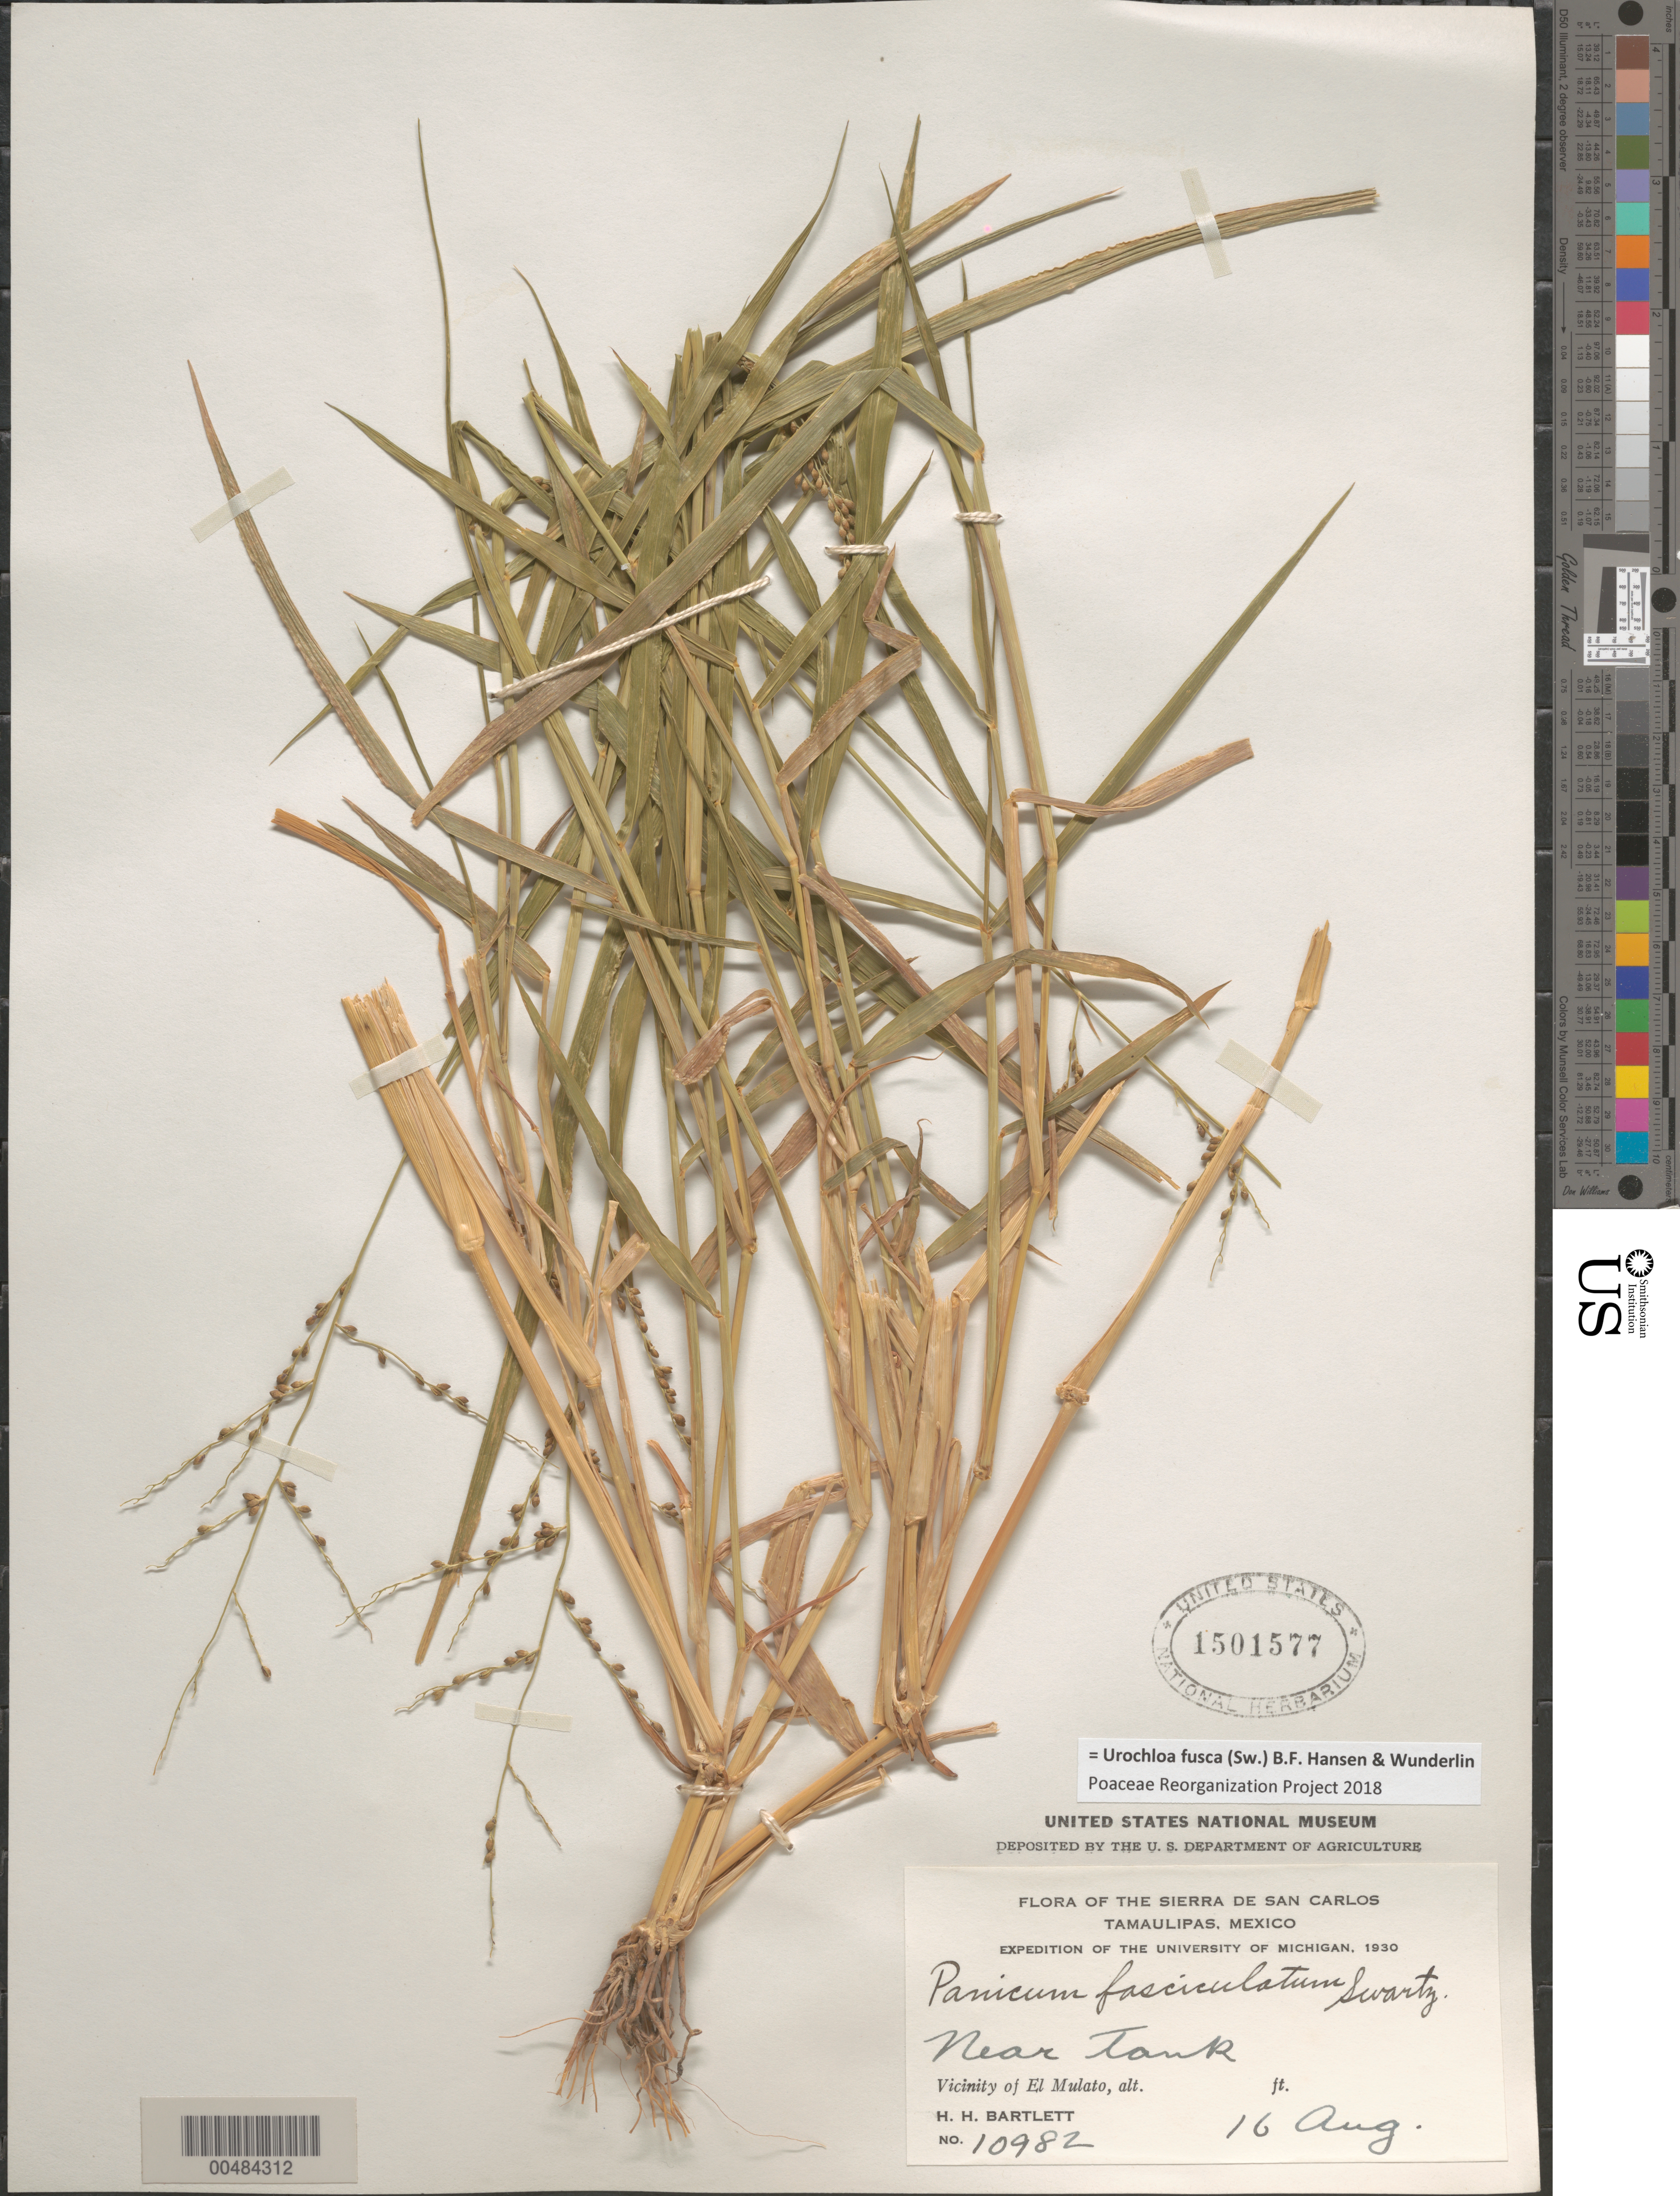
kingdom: Plantae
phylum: Tracheophyta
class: Liliopsida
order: Poales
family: Poaceae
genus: Urochloa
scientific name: Urochloa fusca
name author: (Sw.) B.F. Hansen & Wunderlin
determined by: Poaceae Reorganization Project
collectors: H. H. Bartlett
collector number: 10982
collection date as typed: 16 Aug 1930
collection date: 1930-08-16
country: Mexico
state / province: Tamaulipas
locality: Vicinity of El Mulato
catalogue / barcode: US 1501577